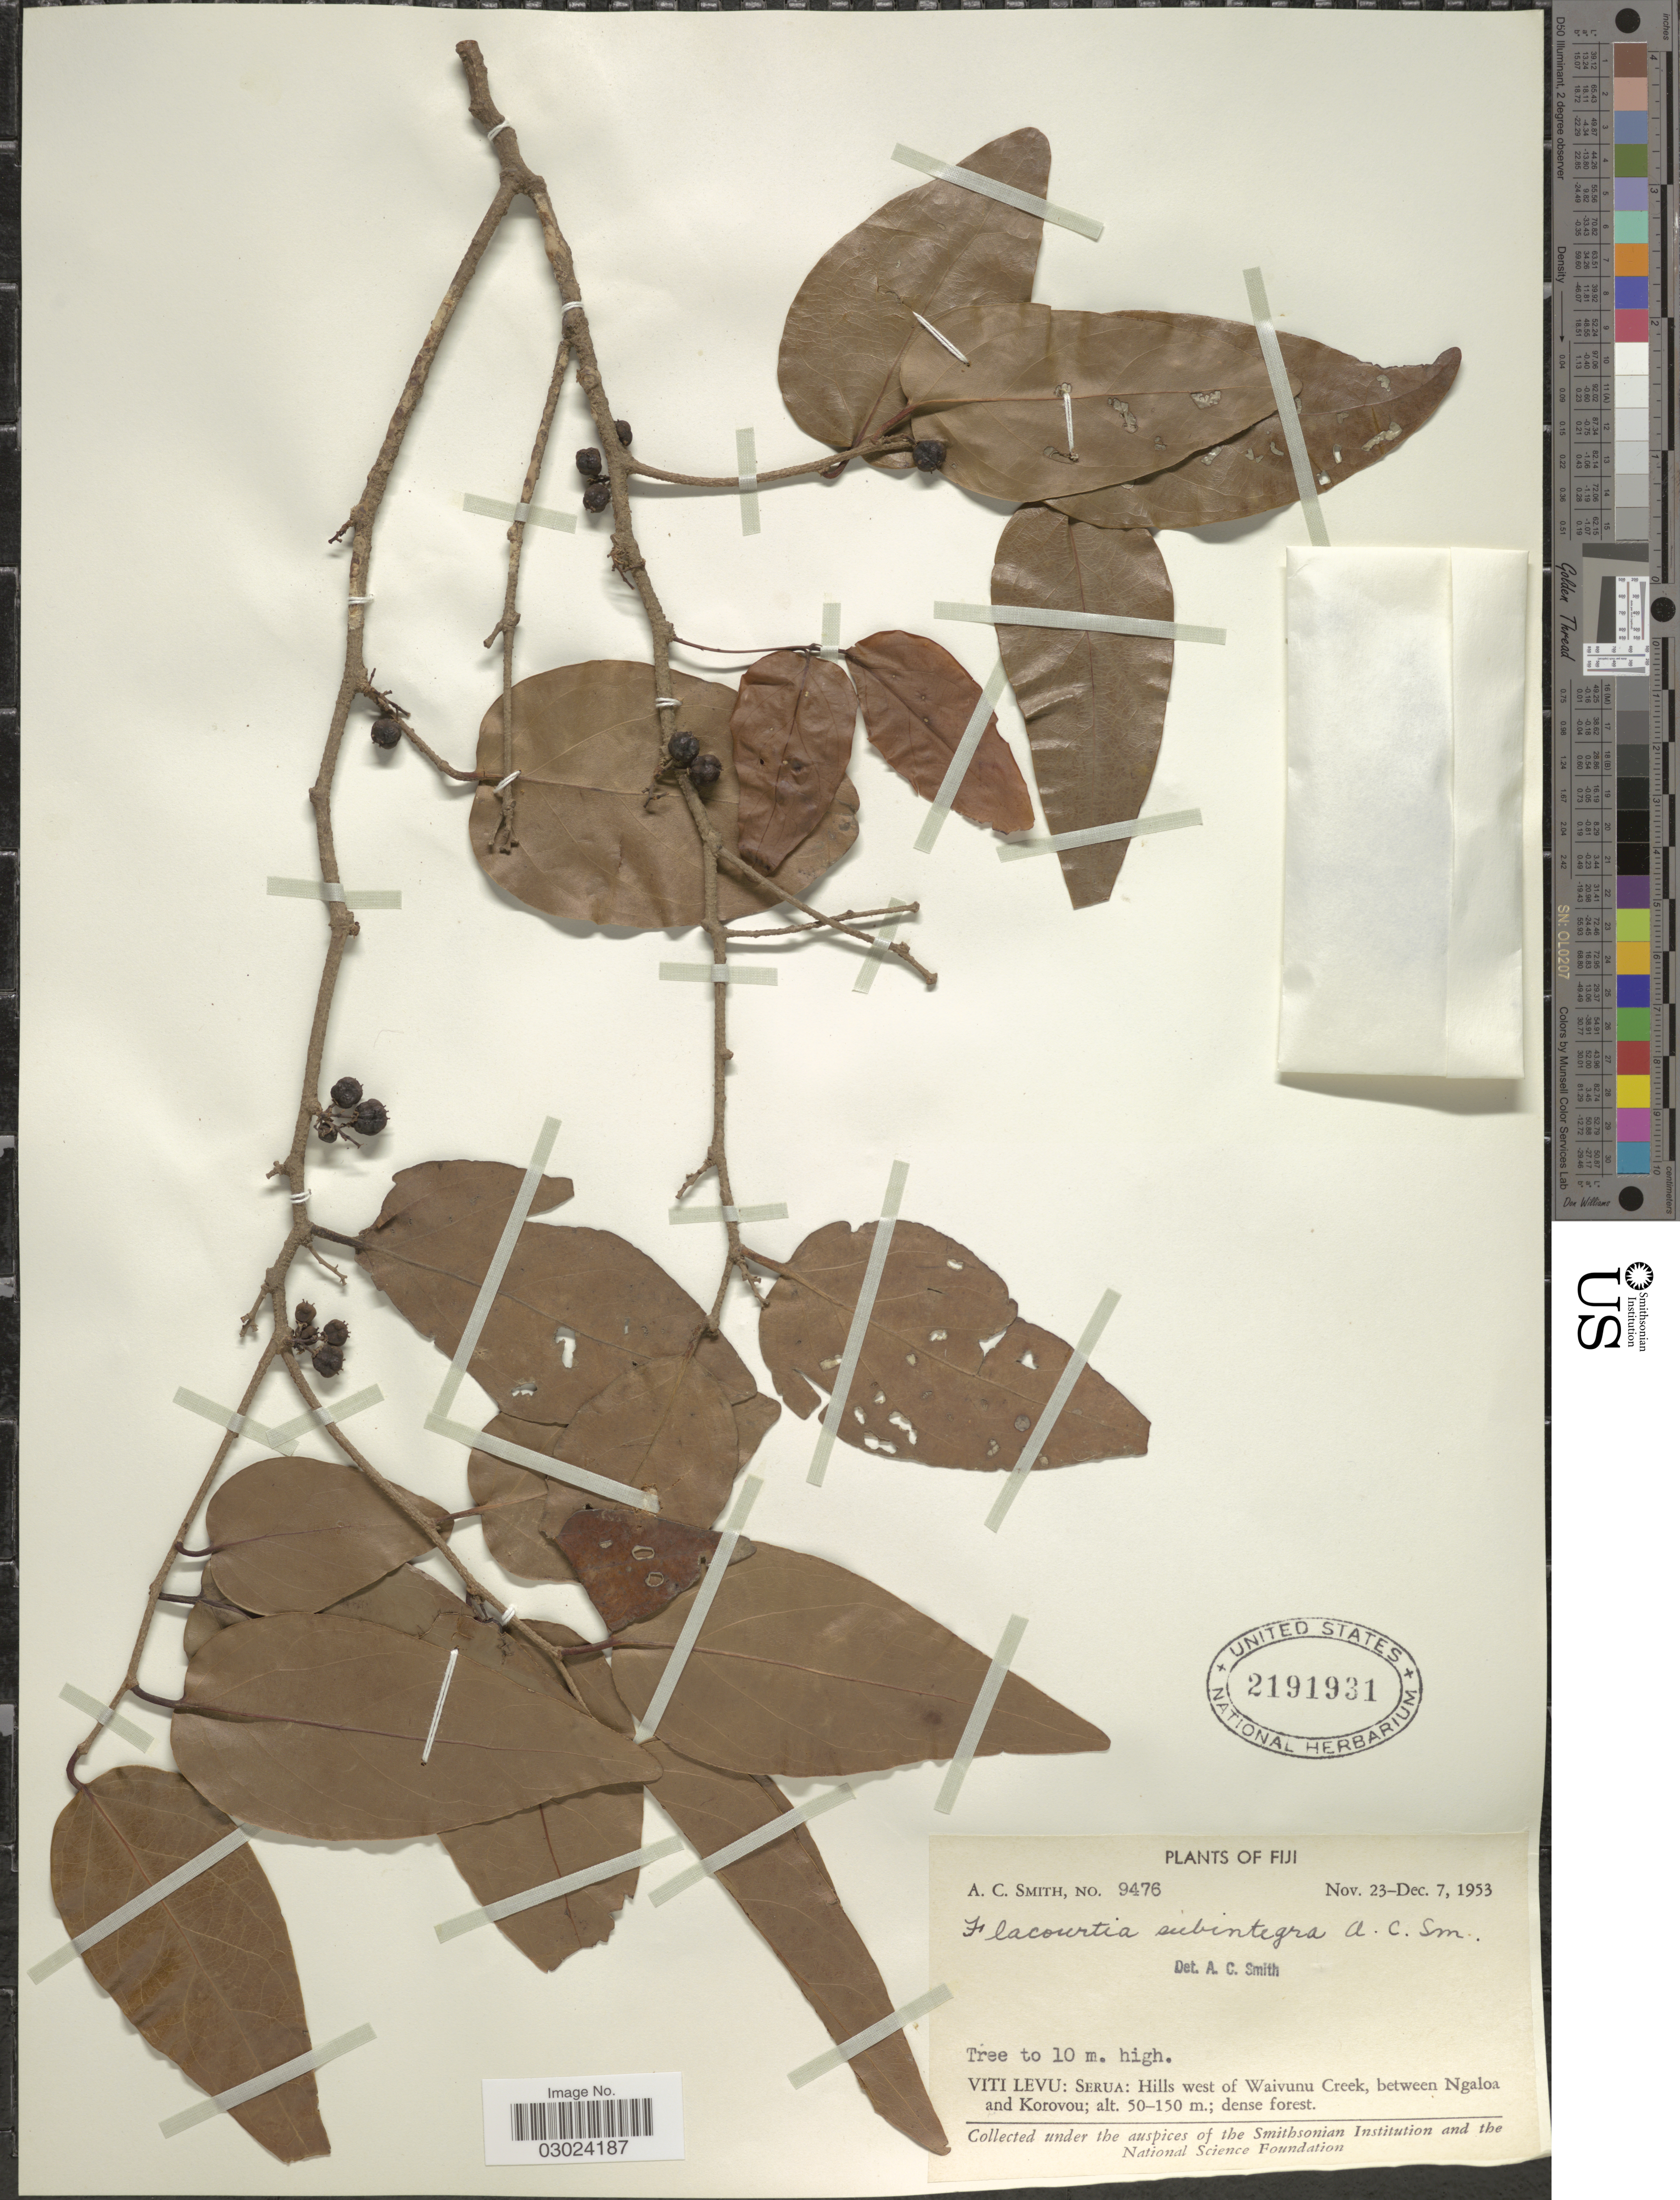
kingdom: Plantae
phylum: Tracheophyta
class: Magnoliopsida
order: Malpighiales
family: Salicaceae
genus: Flacourtia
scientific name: Flacourtia subintegra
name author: A.C. Sm.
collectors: A. C. Smith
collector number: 9476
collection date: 1953-11-23/1953-12-07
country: Fiji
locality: Viti Levu: Serua: Hills west of Waivunu Creek, between Ngaloa and Korovou.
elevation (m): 50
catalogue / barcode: US 2191931